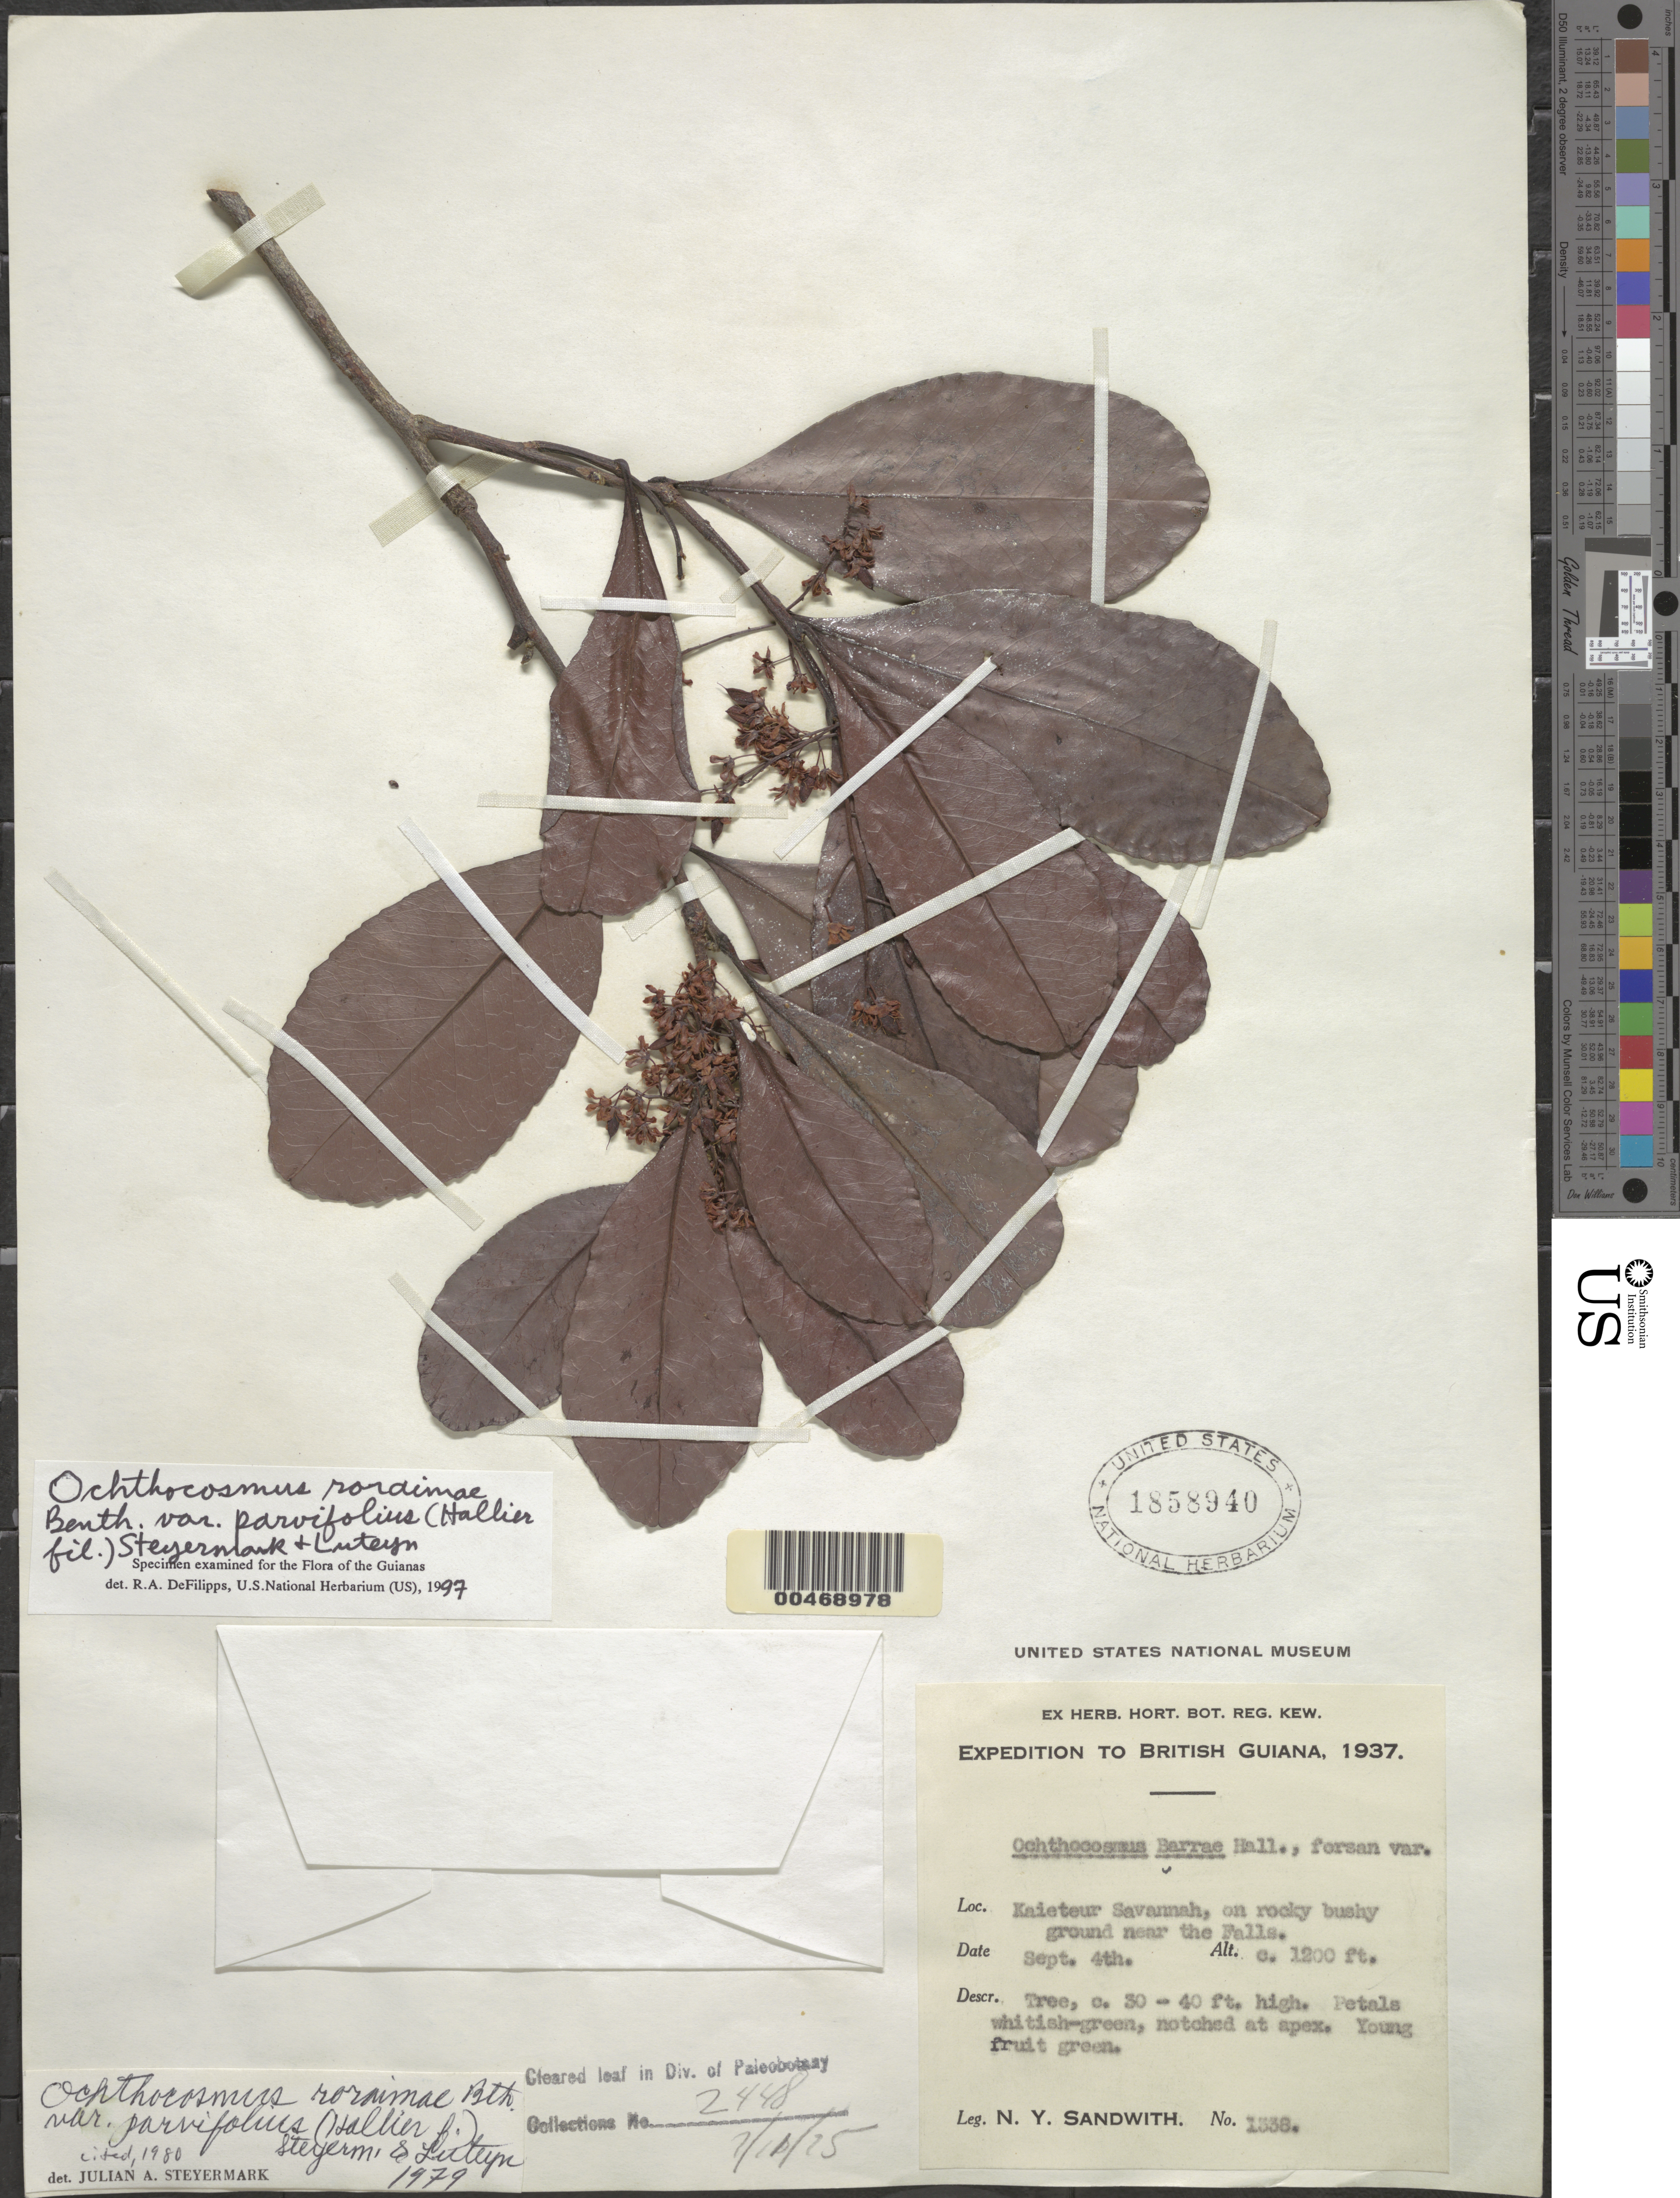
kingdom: Plantae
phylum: Tracheophyta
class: Magnoliopsida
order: Malpighiales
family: Ixonanthaceae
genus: Ochthocosmus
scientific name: Ochthocosmus roraimae var. parvifolius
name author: (Hallier f.) Steyerm.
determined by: DeFilipps, R. A.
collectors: N. Y. Sandwith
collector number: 1338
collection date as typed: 4-Sep-37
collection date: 1937-09-04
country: Guyana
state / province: Potaro-Siparuni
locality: Kaieteur Savanna, near Kaieteur Falls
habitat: Rocky bushy ground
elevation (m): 366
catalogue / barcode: US 1858940